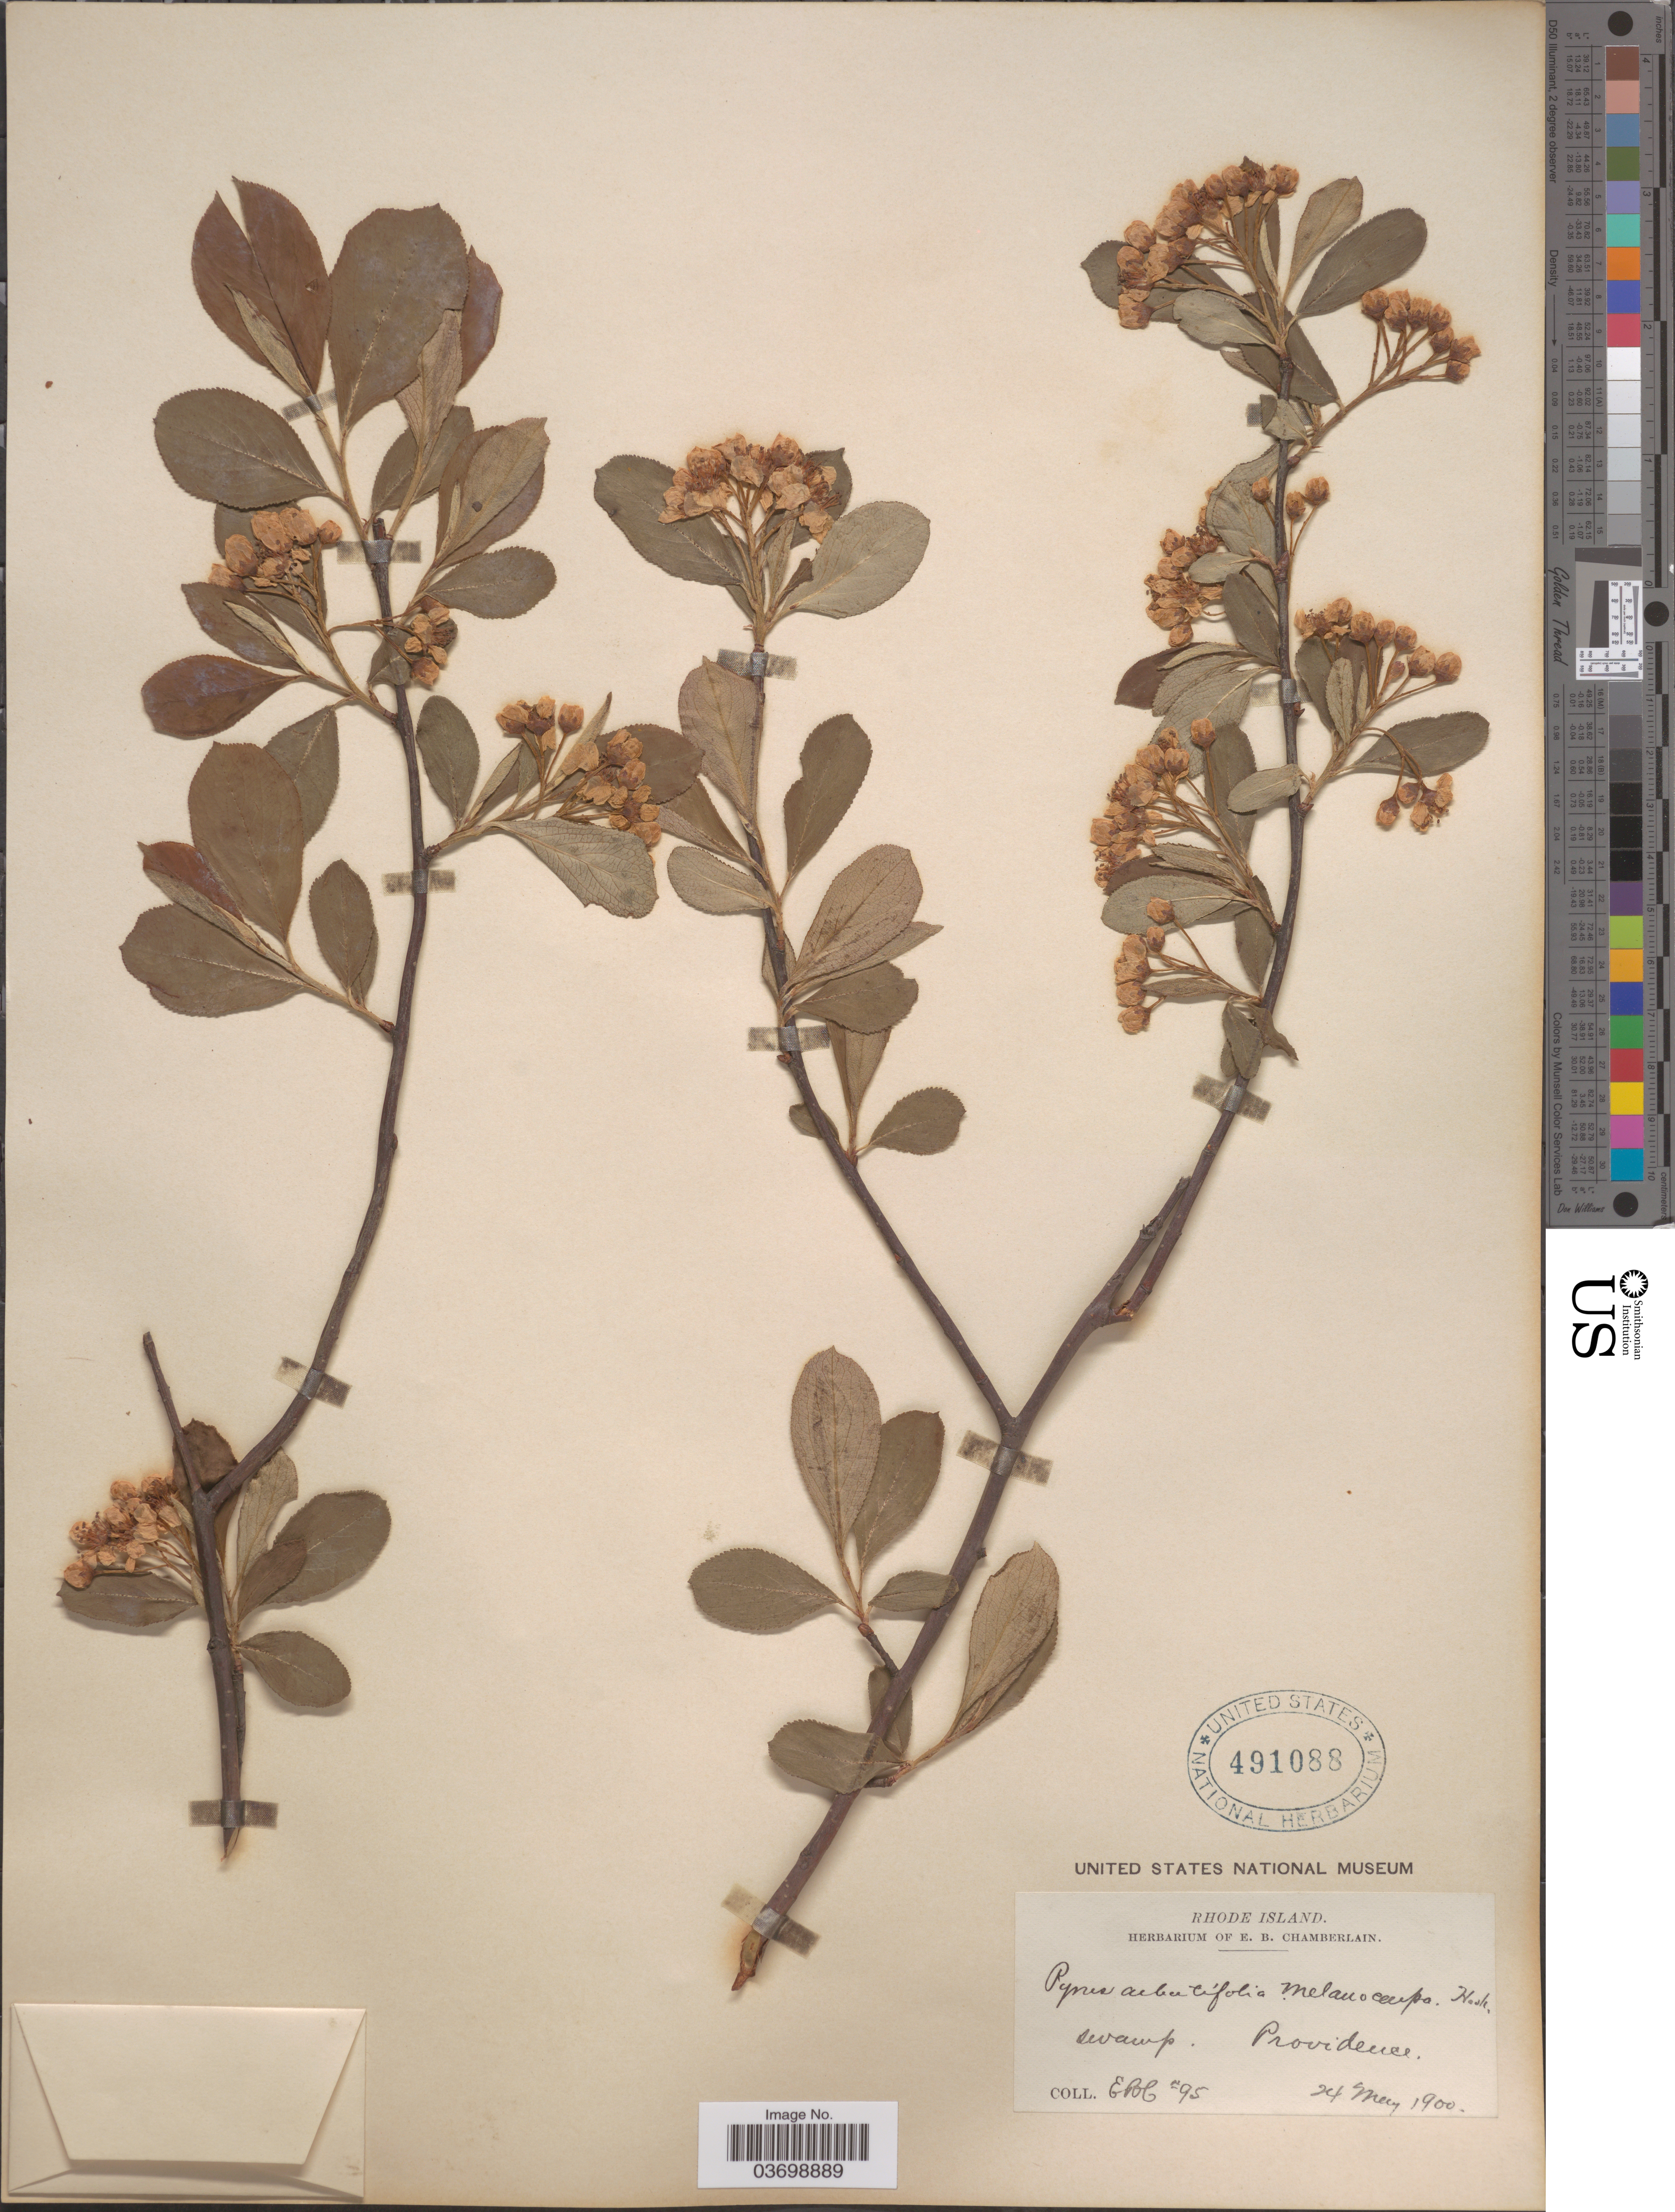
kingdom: Plantae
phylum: Tracheophyta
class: Magnoliopsida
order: Rosales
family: Rosaceae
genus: Aronia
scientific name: Aronia melanocarpa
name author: (Michx.) Elliott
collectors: E. Chamberlain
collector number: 95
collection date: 1900-05-24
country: United States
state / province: Rhode Island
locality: Swamp, Providence.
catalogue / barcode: US 491088